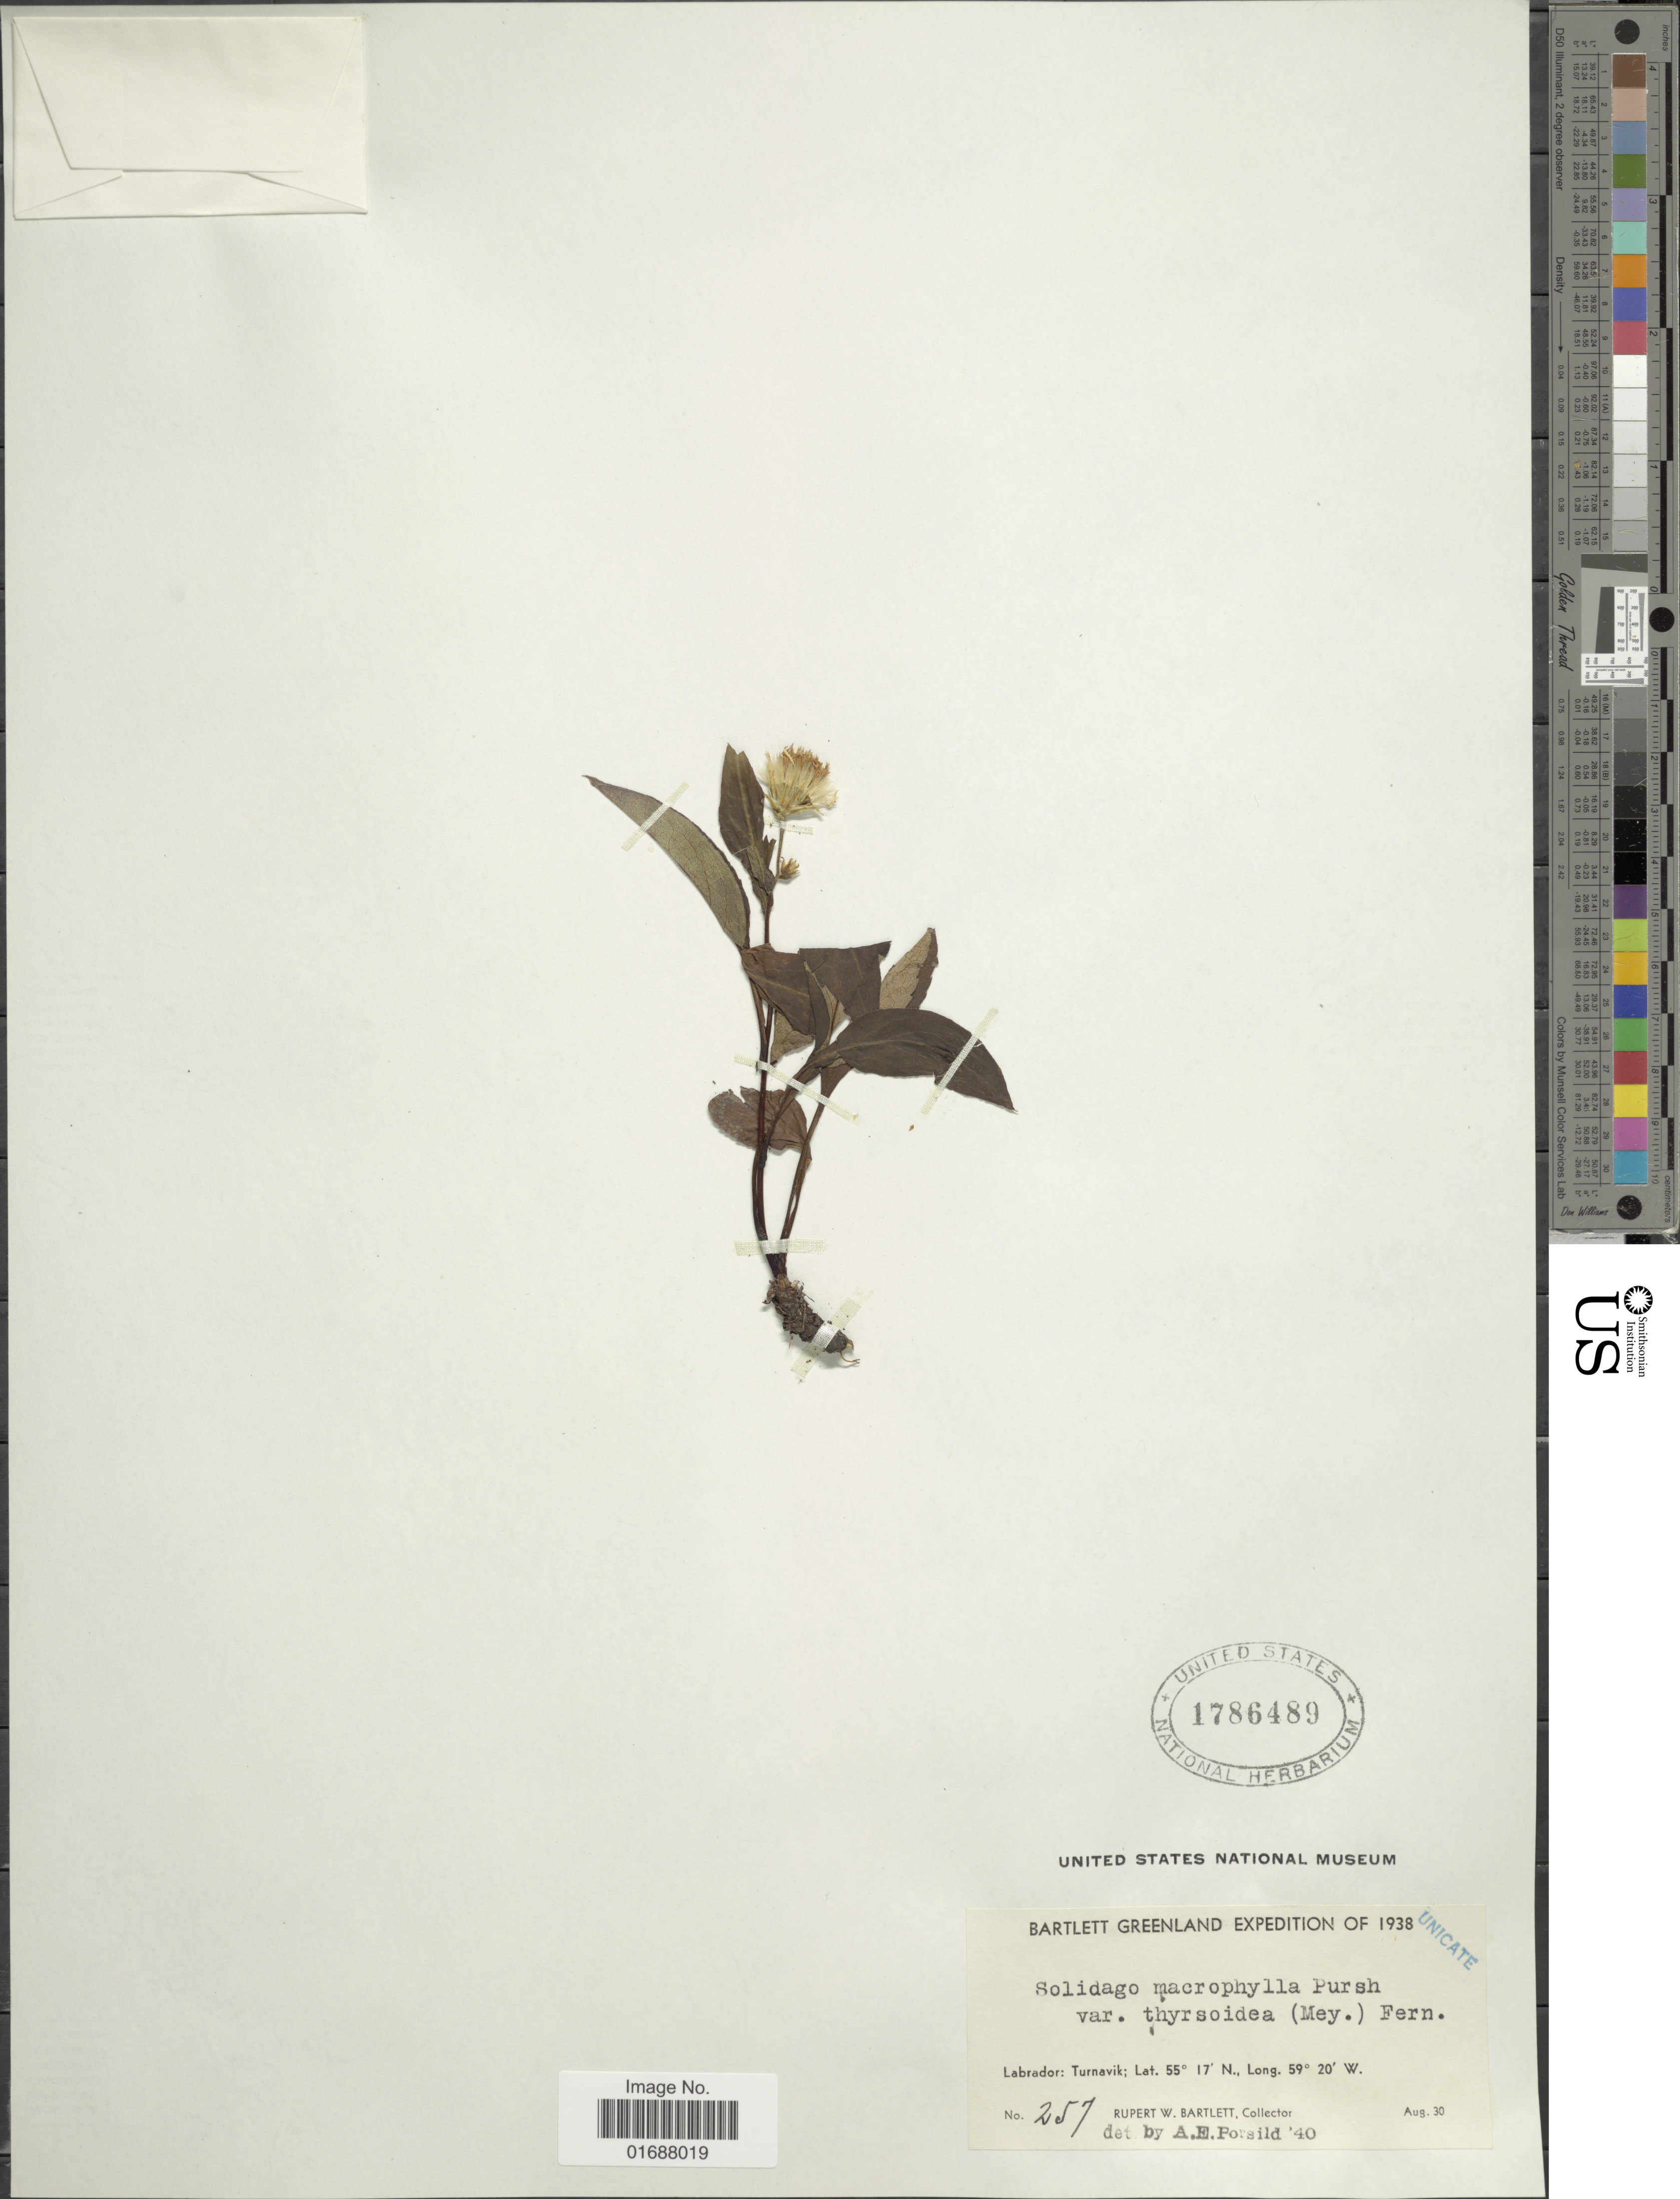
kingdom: Plantae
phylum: Tracheophyta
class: Magnoliopsida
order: Asterales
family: Asteraceae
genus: Solidago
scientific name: Solidago macrophylla var. thyrsoidea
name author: (E. Mey.) Fernald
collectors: R. W. Bartlett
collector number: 257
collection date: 1938-08-30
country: Canada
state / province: Newfoundland and Labrador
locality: Greenland, Labrador: Turnavik.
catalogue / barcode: US 1786489